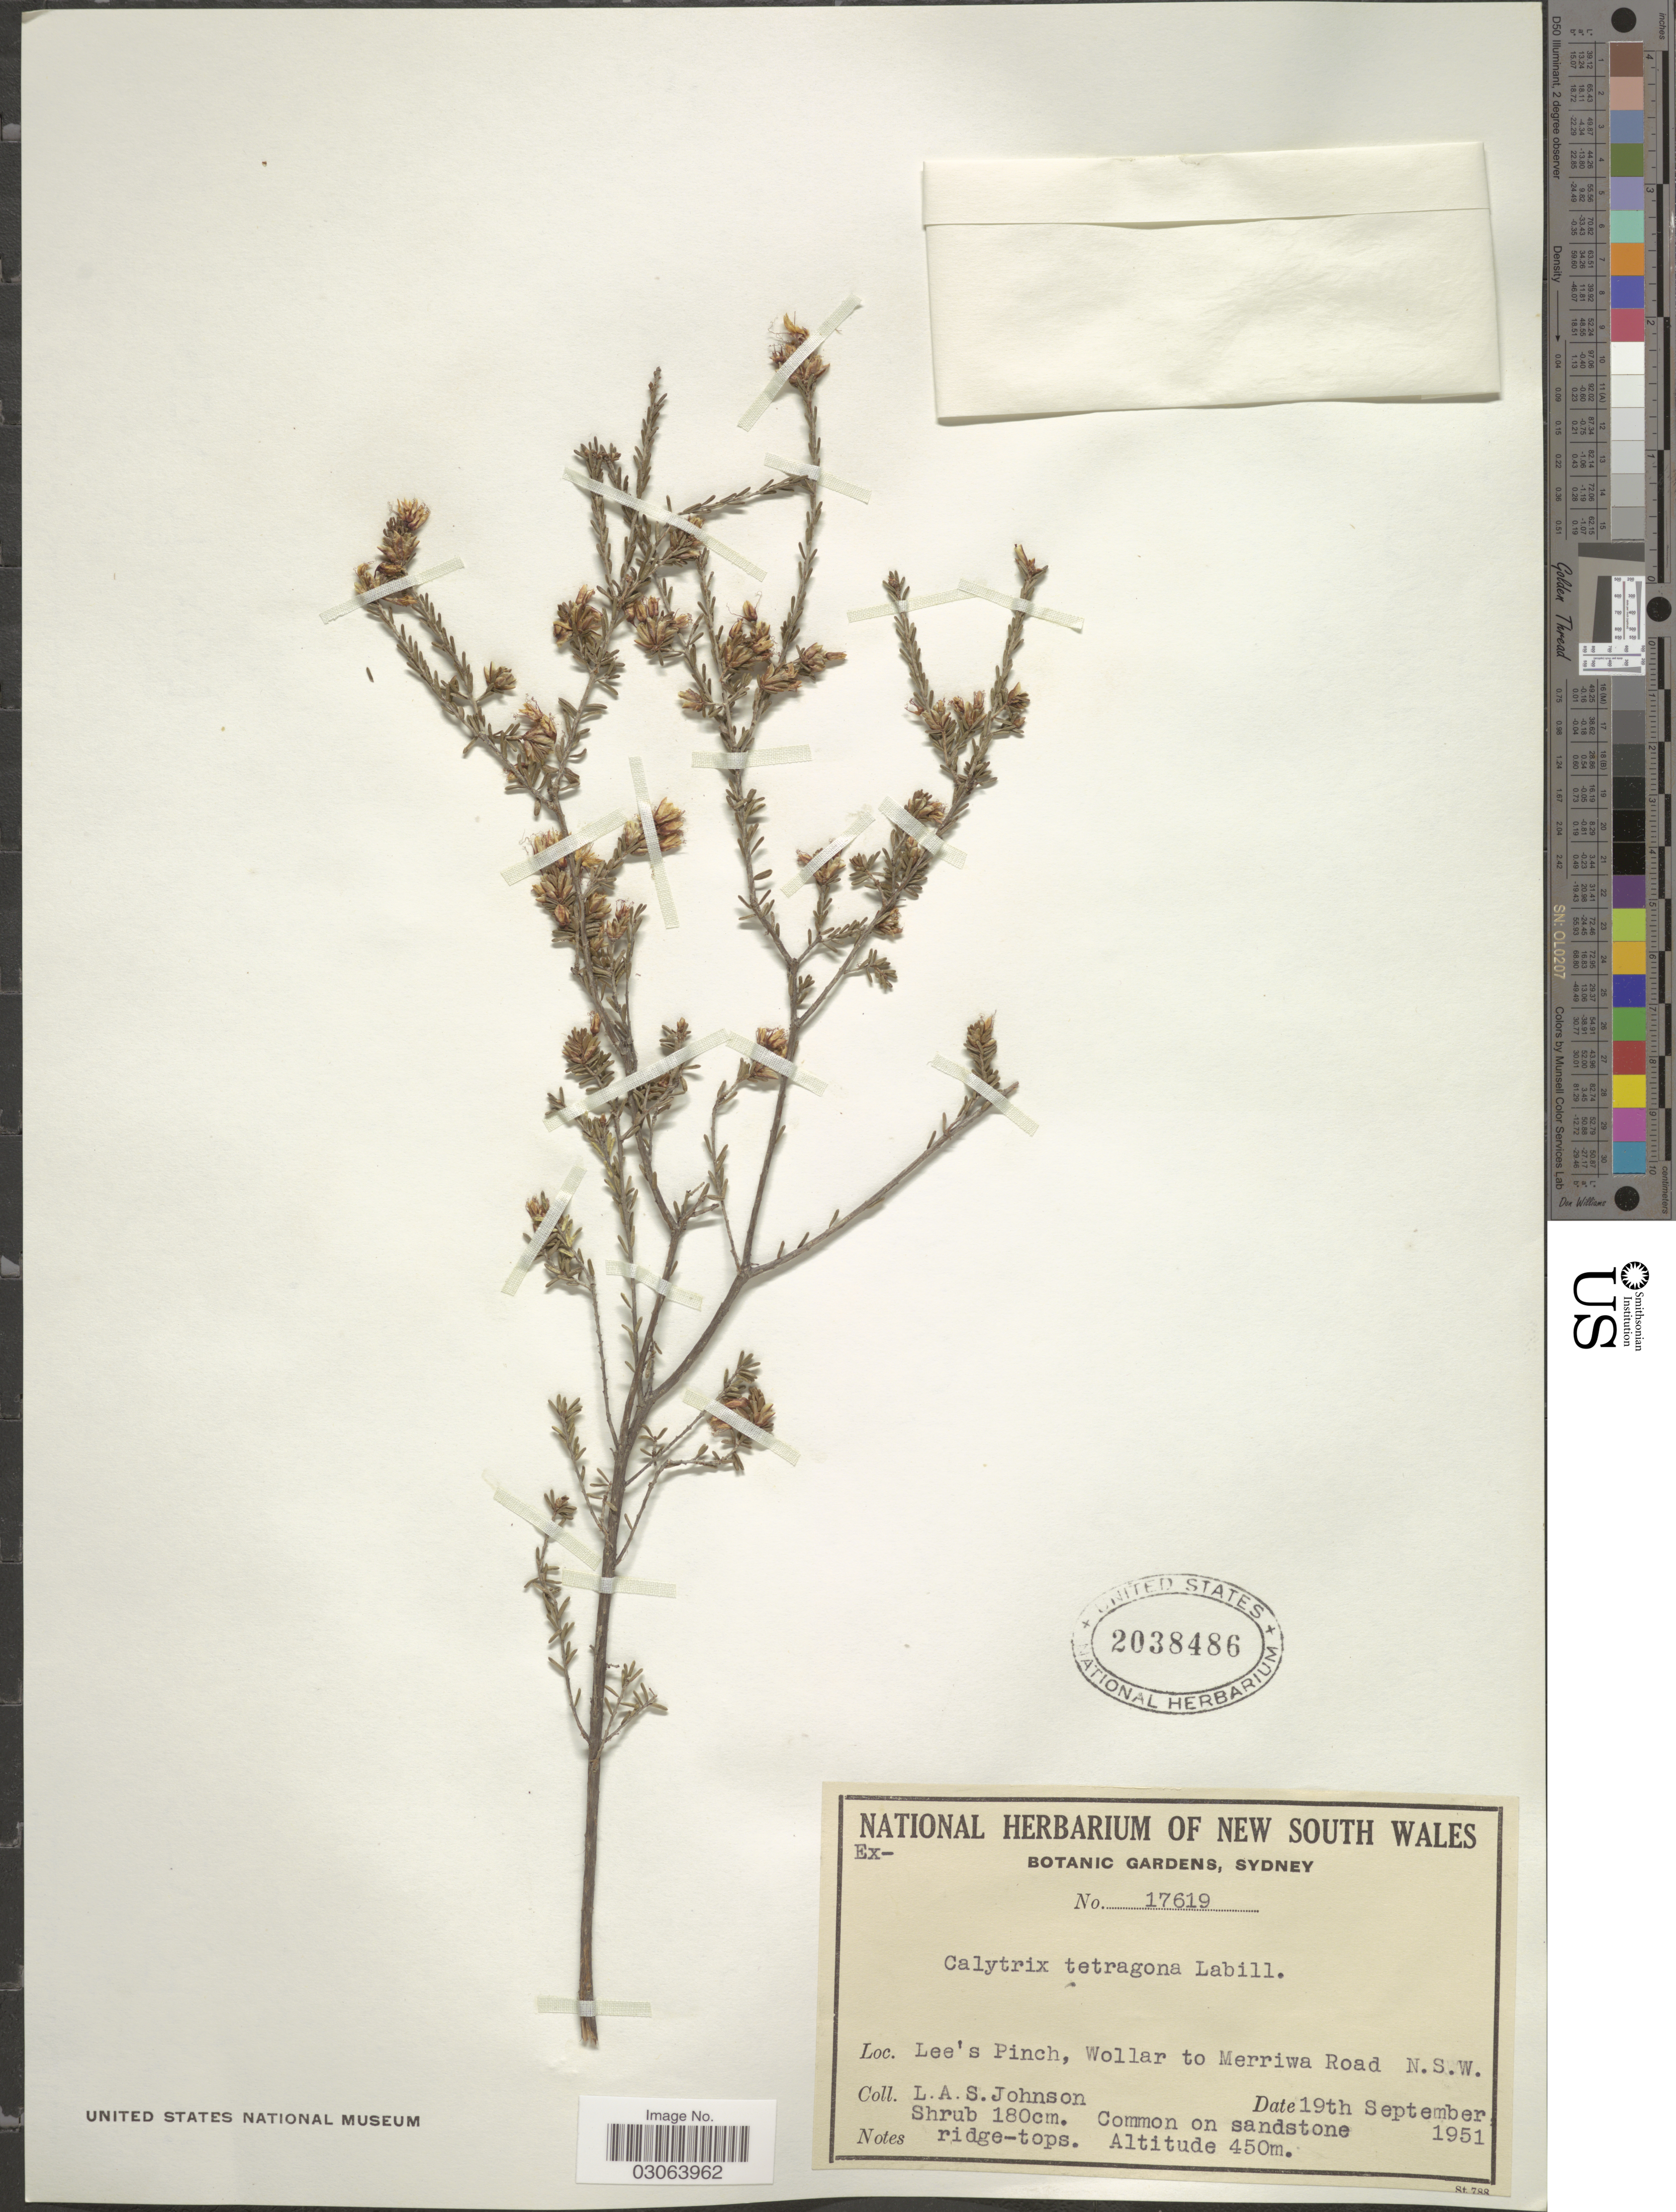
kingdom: Plantae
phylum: Tracheophyta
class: Magnoliopsida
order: Myrtales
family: Myrtaceae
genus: Calytrix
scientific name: Calytrix tetragona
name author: Labill.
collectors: L. A. S. Johnson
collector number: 17619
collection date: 1951-09-19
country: Australia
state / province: New South Wales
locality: Lee's Pinch, Wollar to Merriwa Road.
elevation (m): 450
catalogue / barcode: US 2038486